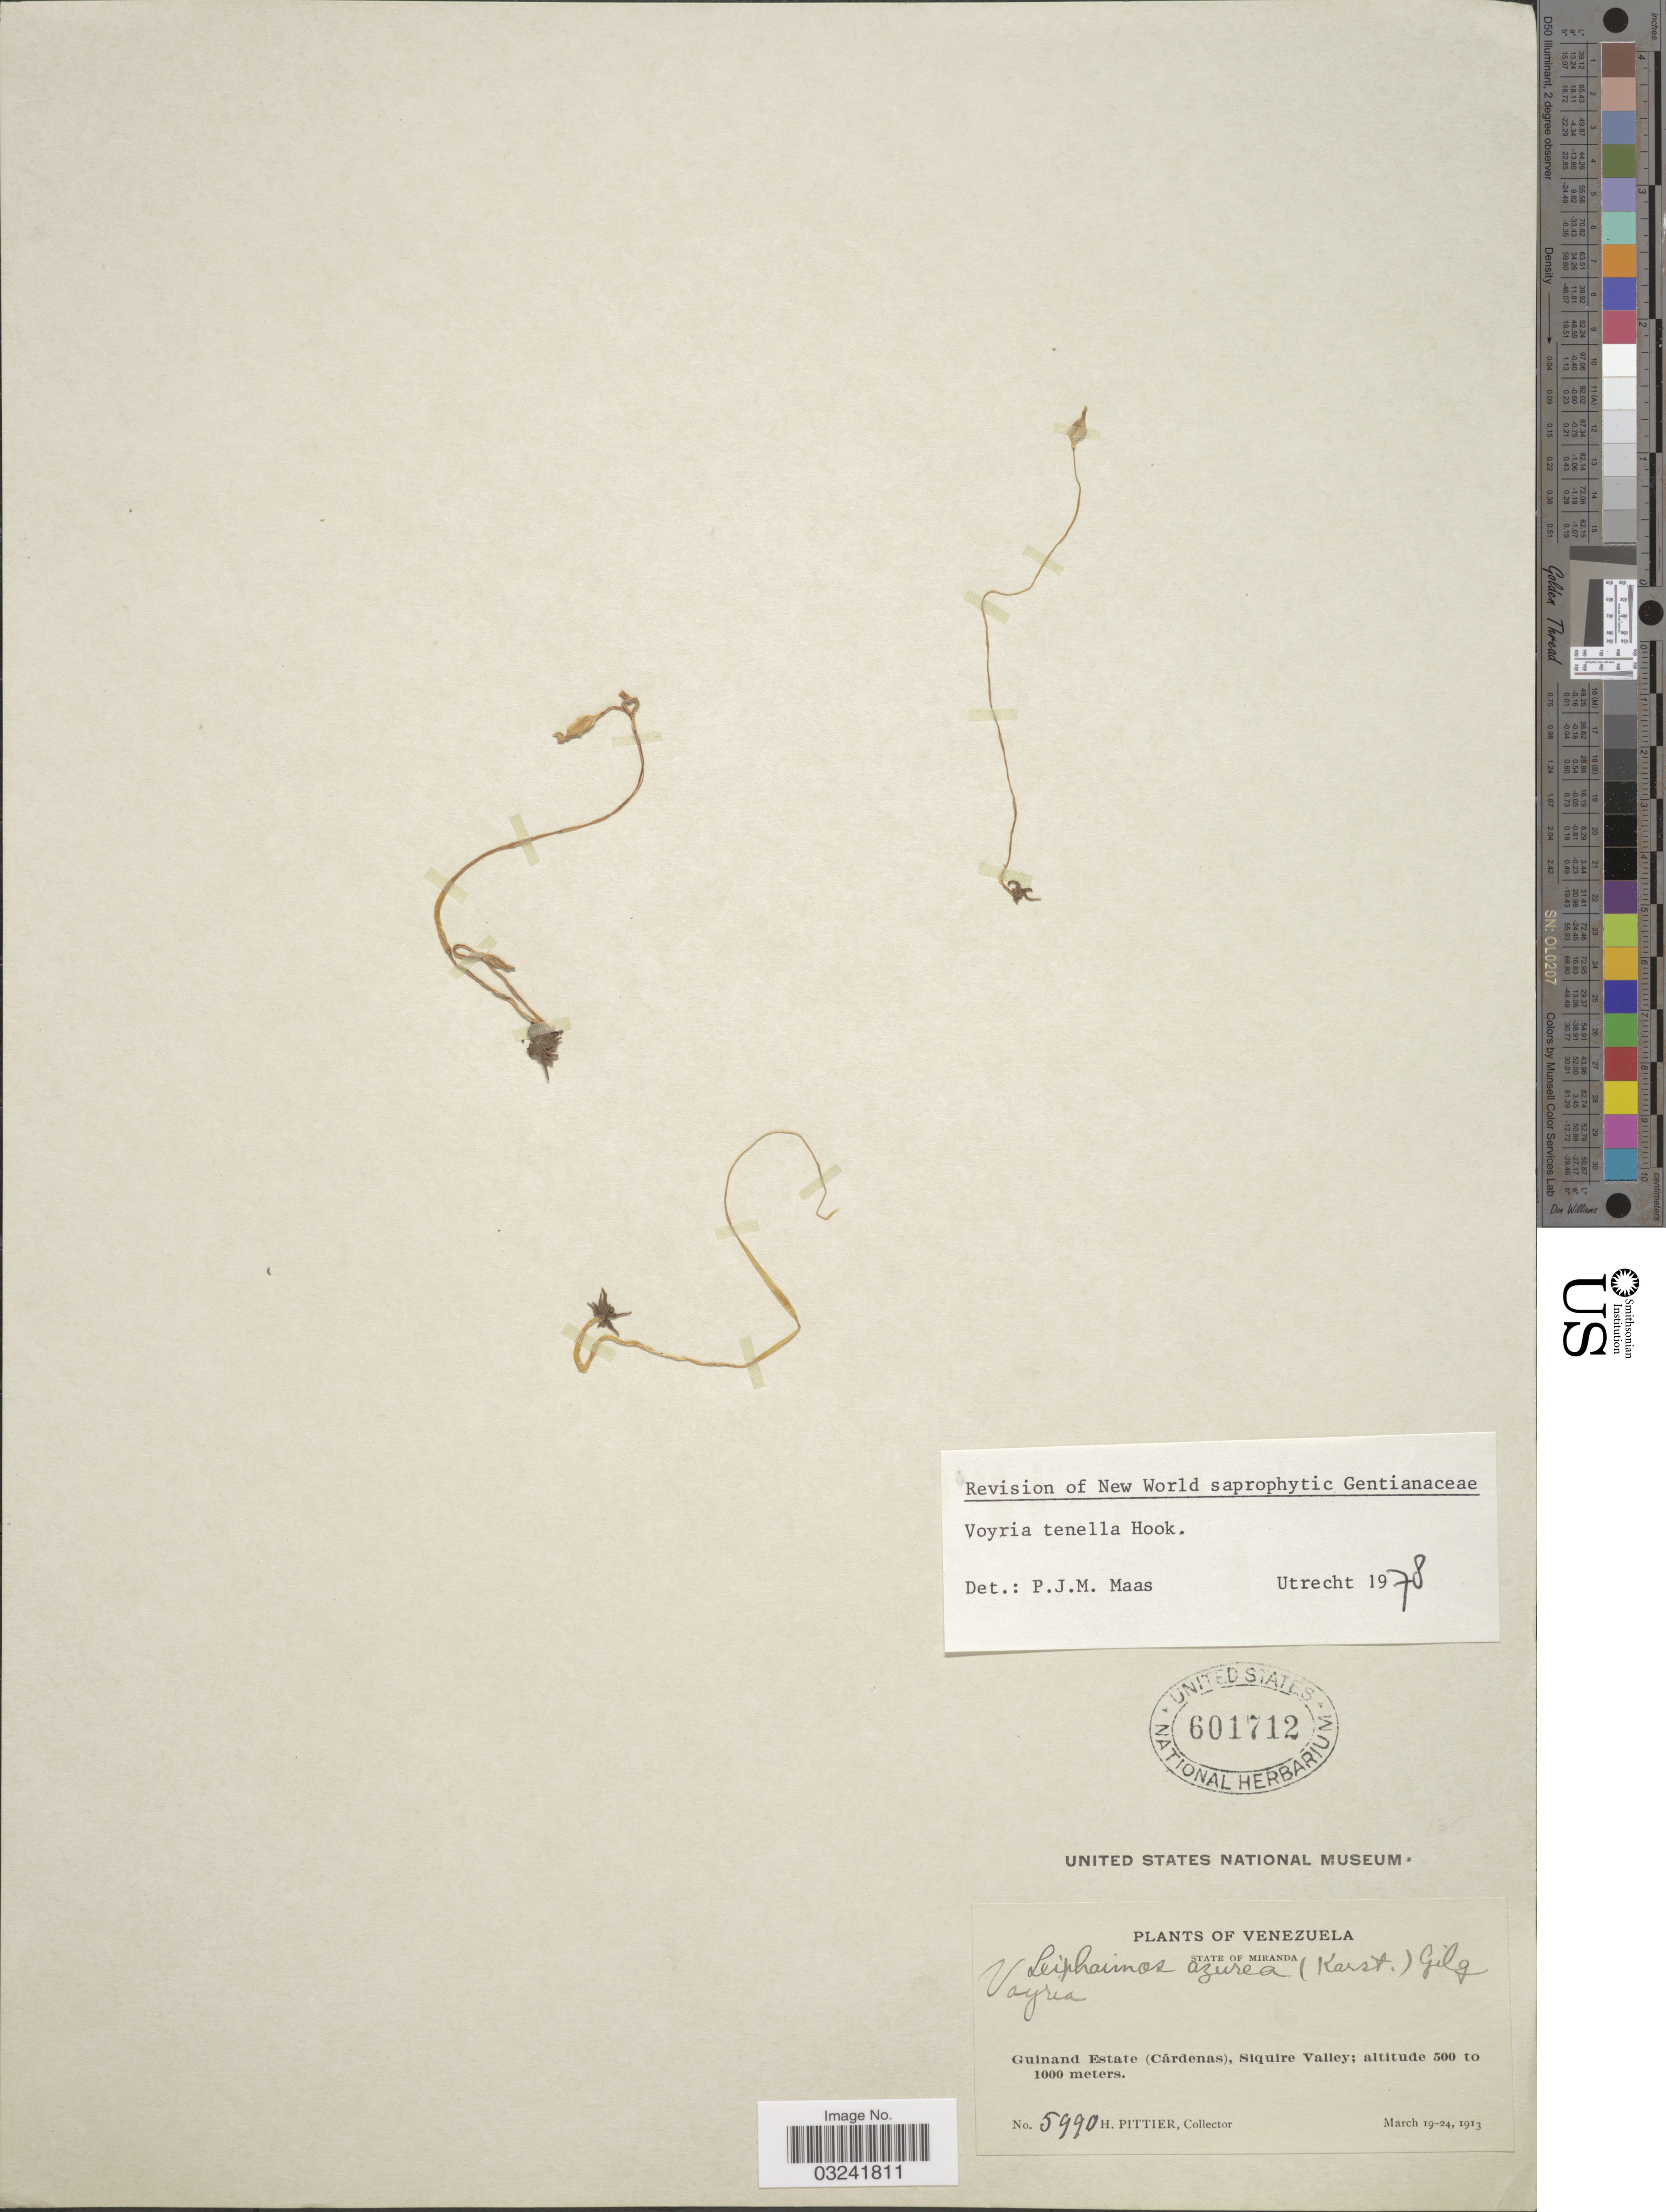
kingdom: Plantae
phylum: Tracheophyta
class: Magnoliopsida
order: Gentianales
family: Gentianaceae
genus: Voyria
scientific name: Voyria tenella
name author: Guilding ex Hook.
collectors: H. F. Pittier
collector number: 5990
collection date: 1913-03-19/1913-03-24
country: Venezuela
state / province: Miranda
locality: Guinand Estate (Cárdenas), Siquire Valley.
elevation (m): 500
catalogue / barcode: US 601712